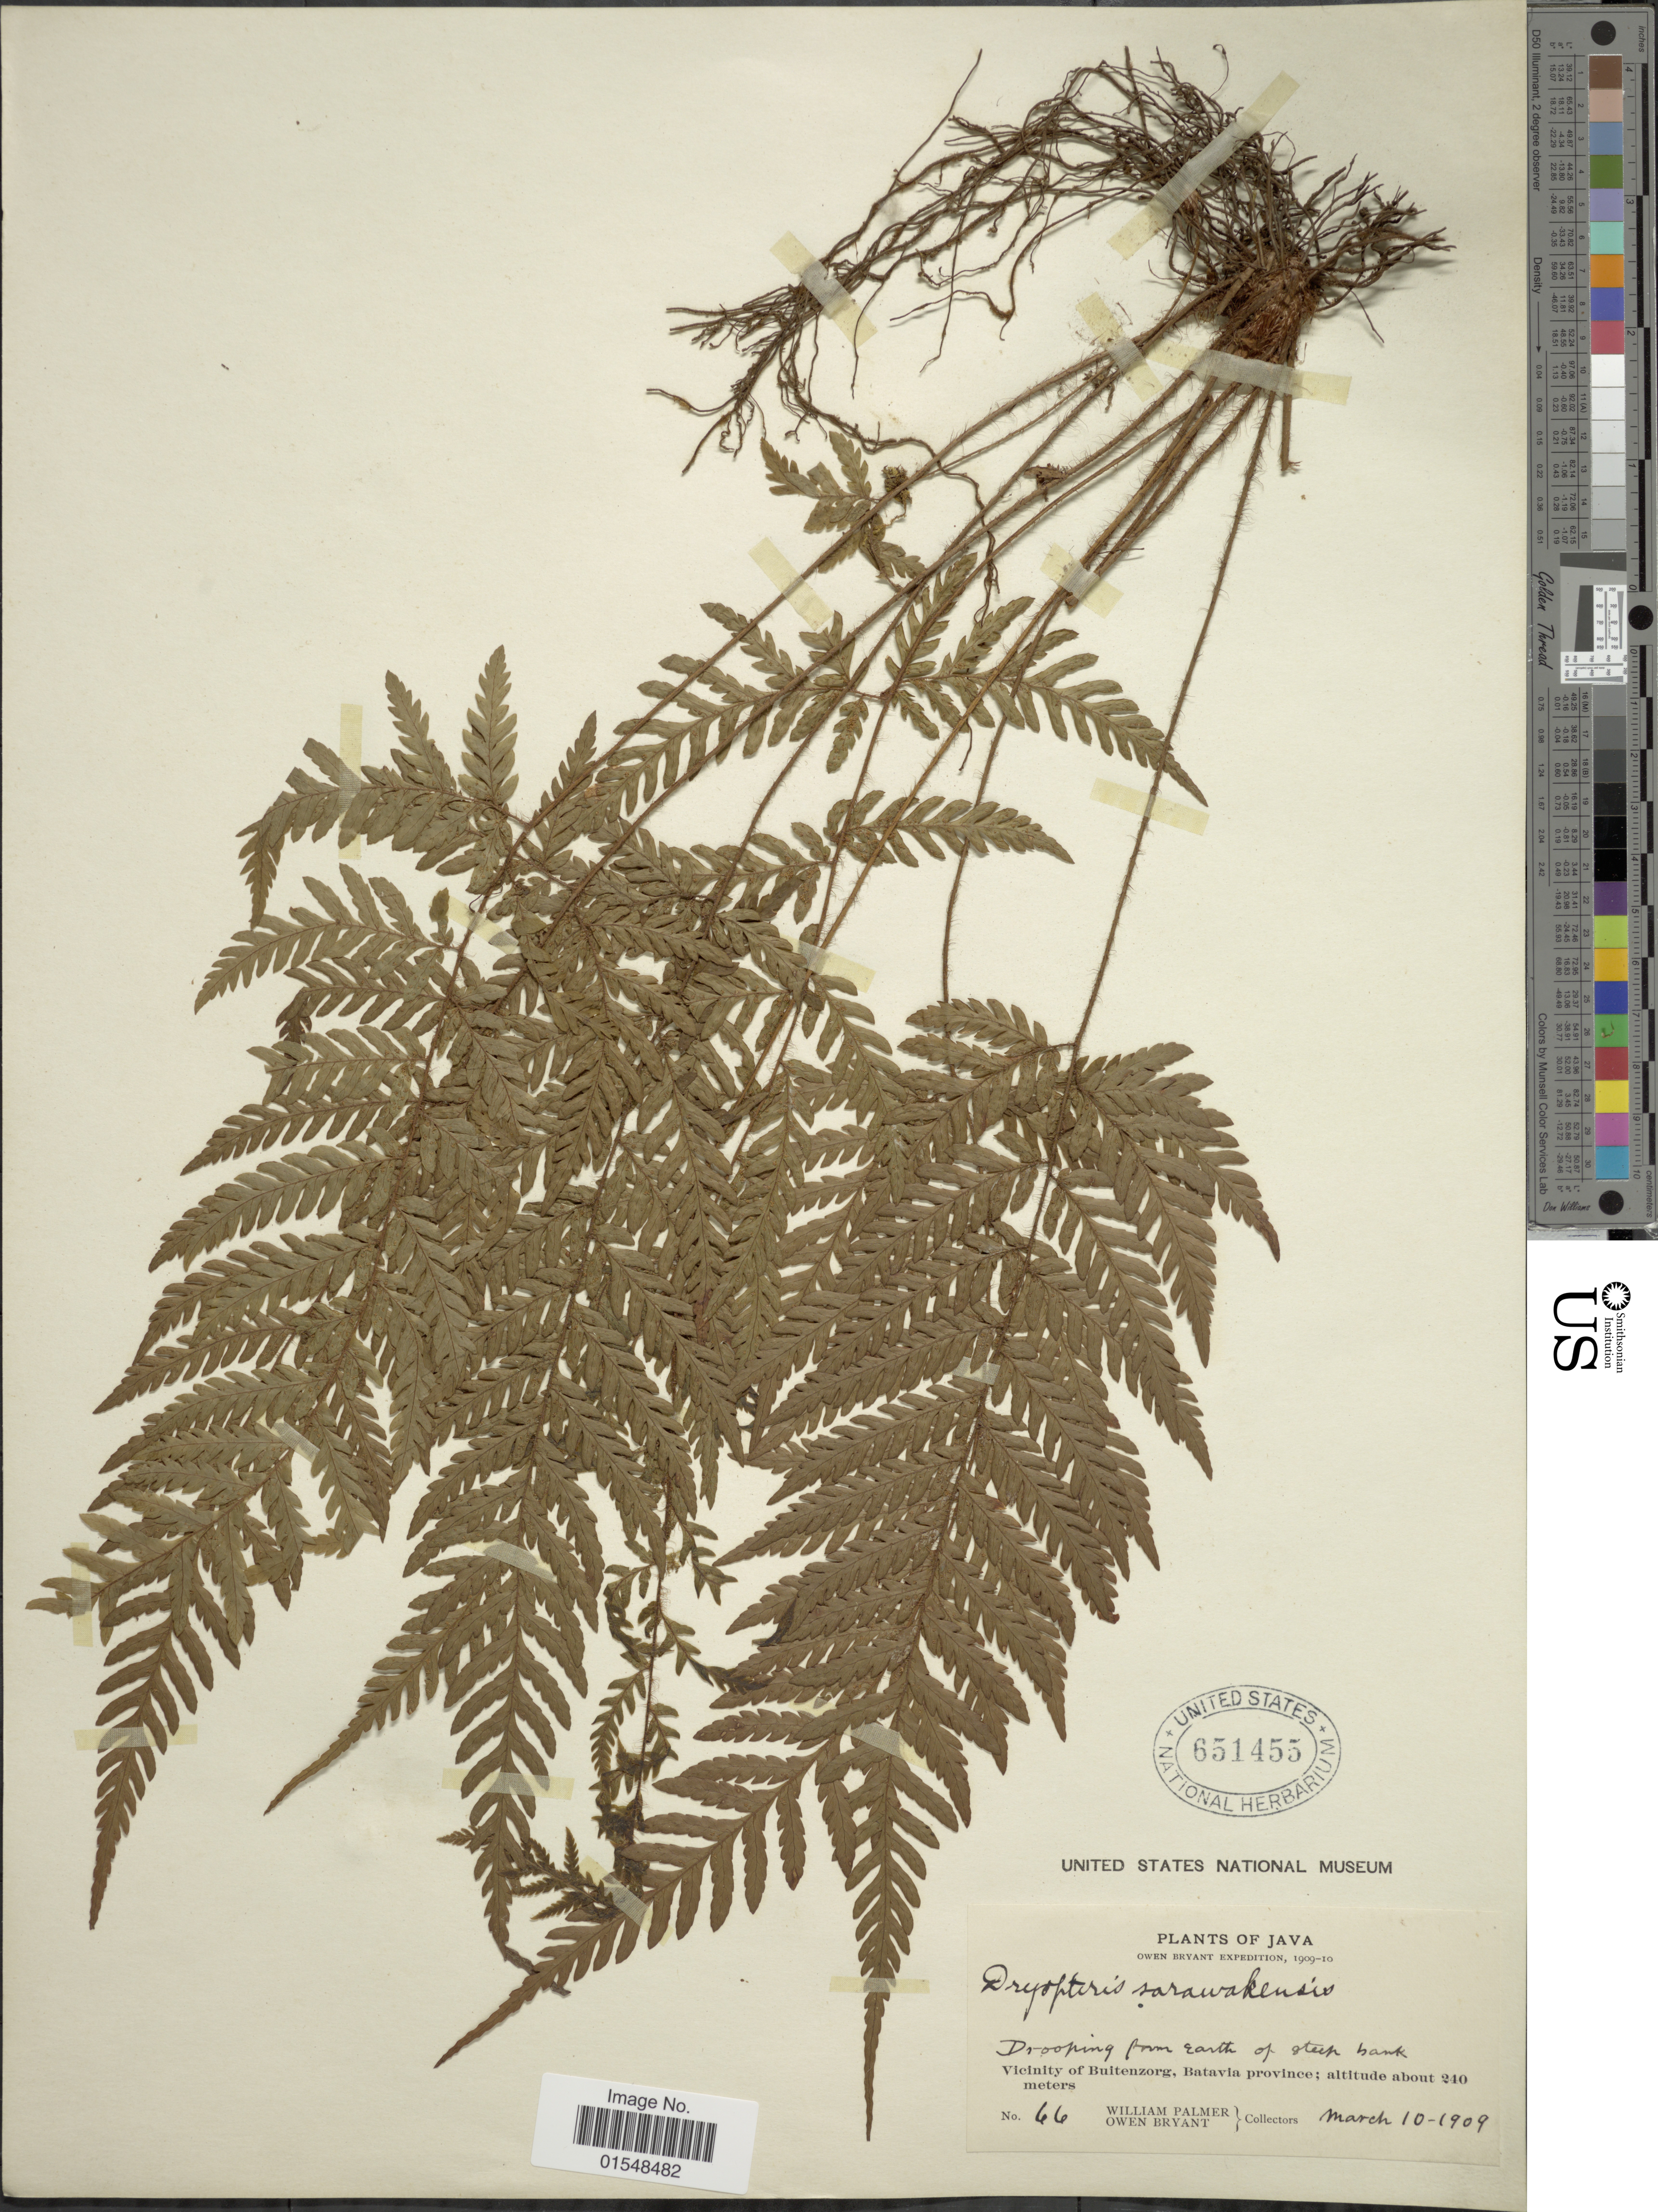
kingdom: Plantae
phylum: Tracheophyta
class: Polypodiopsida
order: Polypodiales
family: Dryopteridaceae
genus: Ctenitis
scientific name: Ctenitis vilis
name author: (Kunze) Ching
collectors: W. Palmer & O. Bryant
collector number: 66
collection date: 1909-03-10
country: Indonesia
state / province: Java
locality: Vicinity of Buitenzorg, Batavia province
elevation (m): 240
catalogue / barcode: US 651455